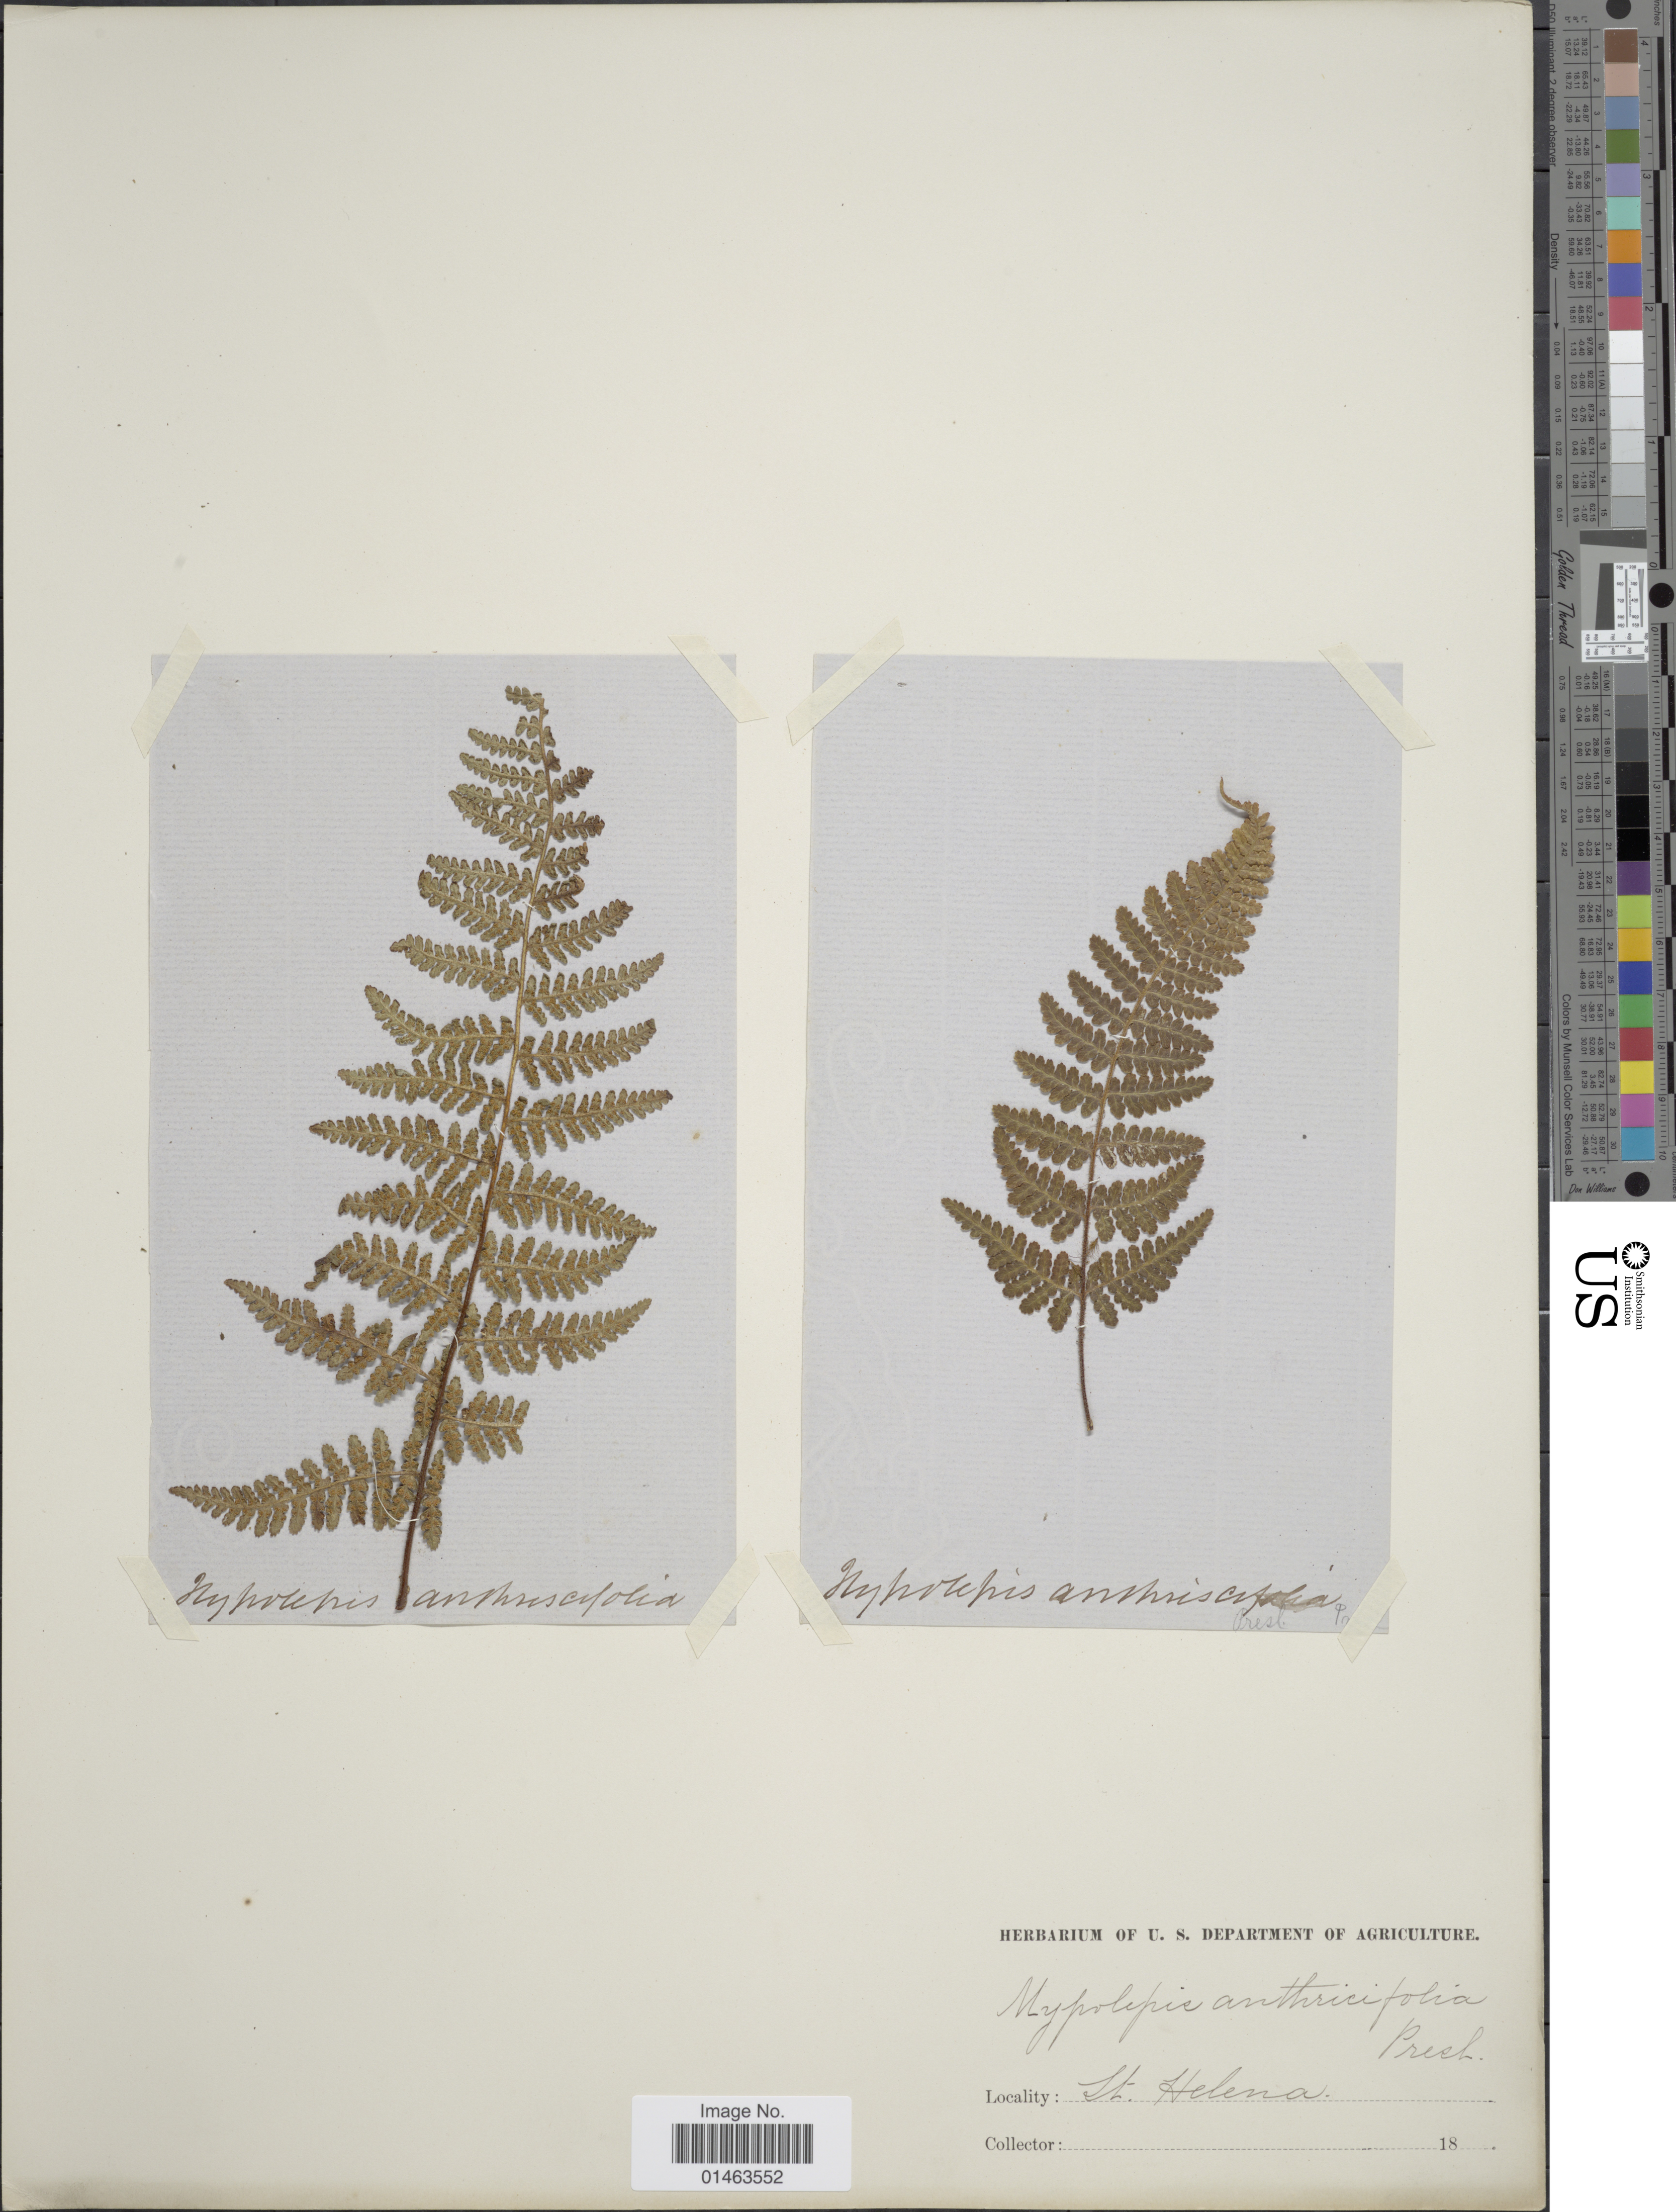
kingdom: Plantae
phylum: Tracheophyta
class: Polypodiopsida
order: Polypodiales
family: Dennstaedtiaceae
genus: Hypolepis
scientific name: Hypolepis sparsisora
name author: (Schrad.) Kuhn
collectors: Facchini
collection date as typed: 18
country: St. Helena Islands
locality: St. Helena.